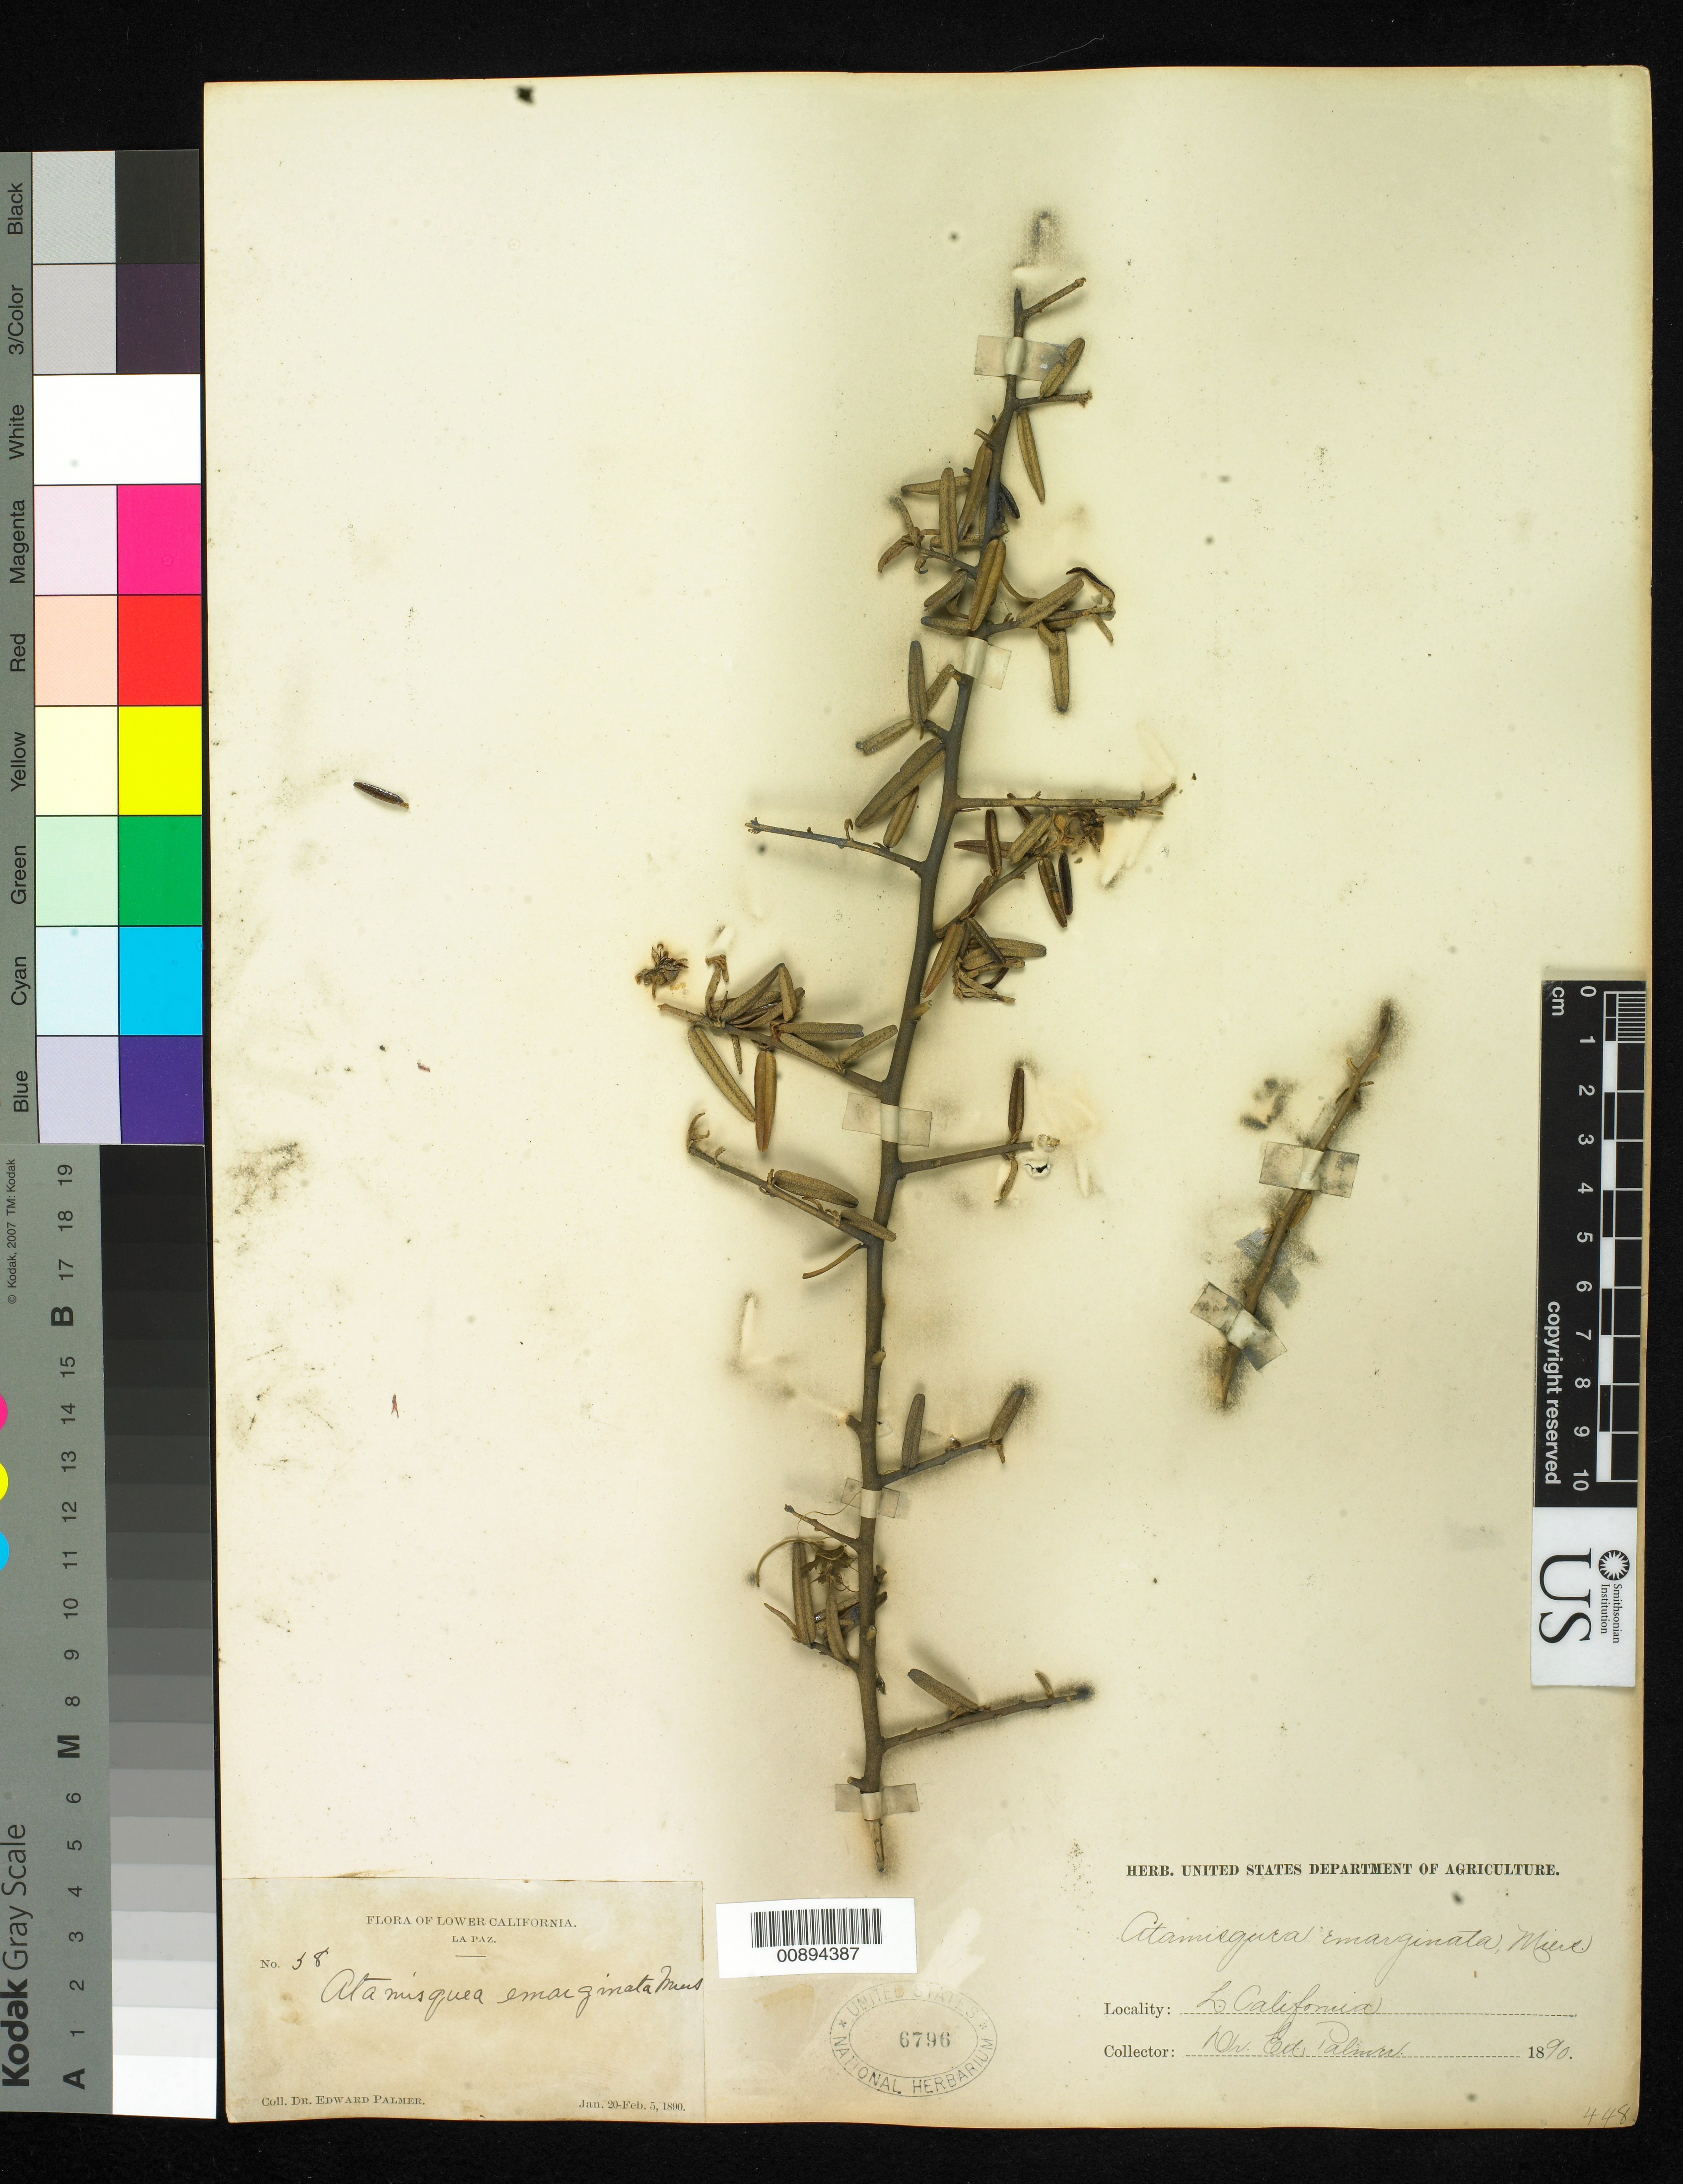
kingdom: Plantae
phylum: Tracheophyta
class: Magnoliopsida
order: Brassicales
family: Capparaceae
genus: Atamisquea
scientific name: Atamisquea emarginata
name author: Miers ex Hook. & Arn.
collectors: E. Palmer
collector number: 38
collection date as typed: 20 Jan 1890 to 05 Feb 1890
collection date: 1890-01-20/1890-02-05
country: Mexico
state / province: Baja California Sur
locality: La Paz, Baja California Sur.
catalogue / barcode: US 6796